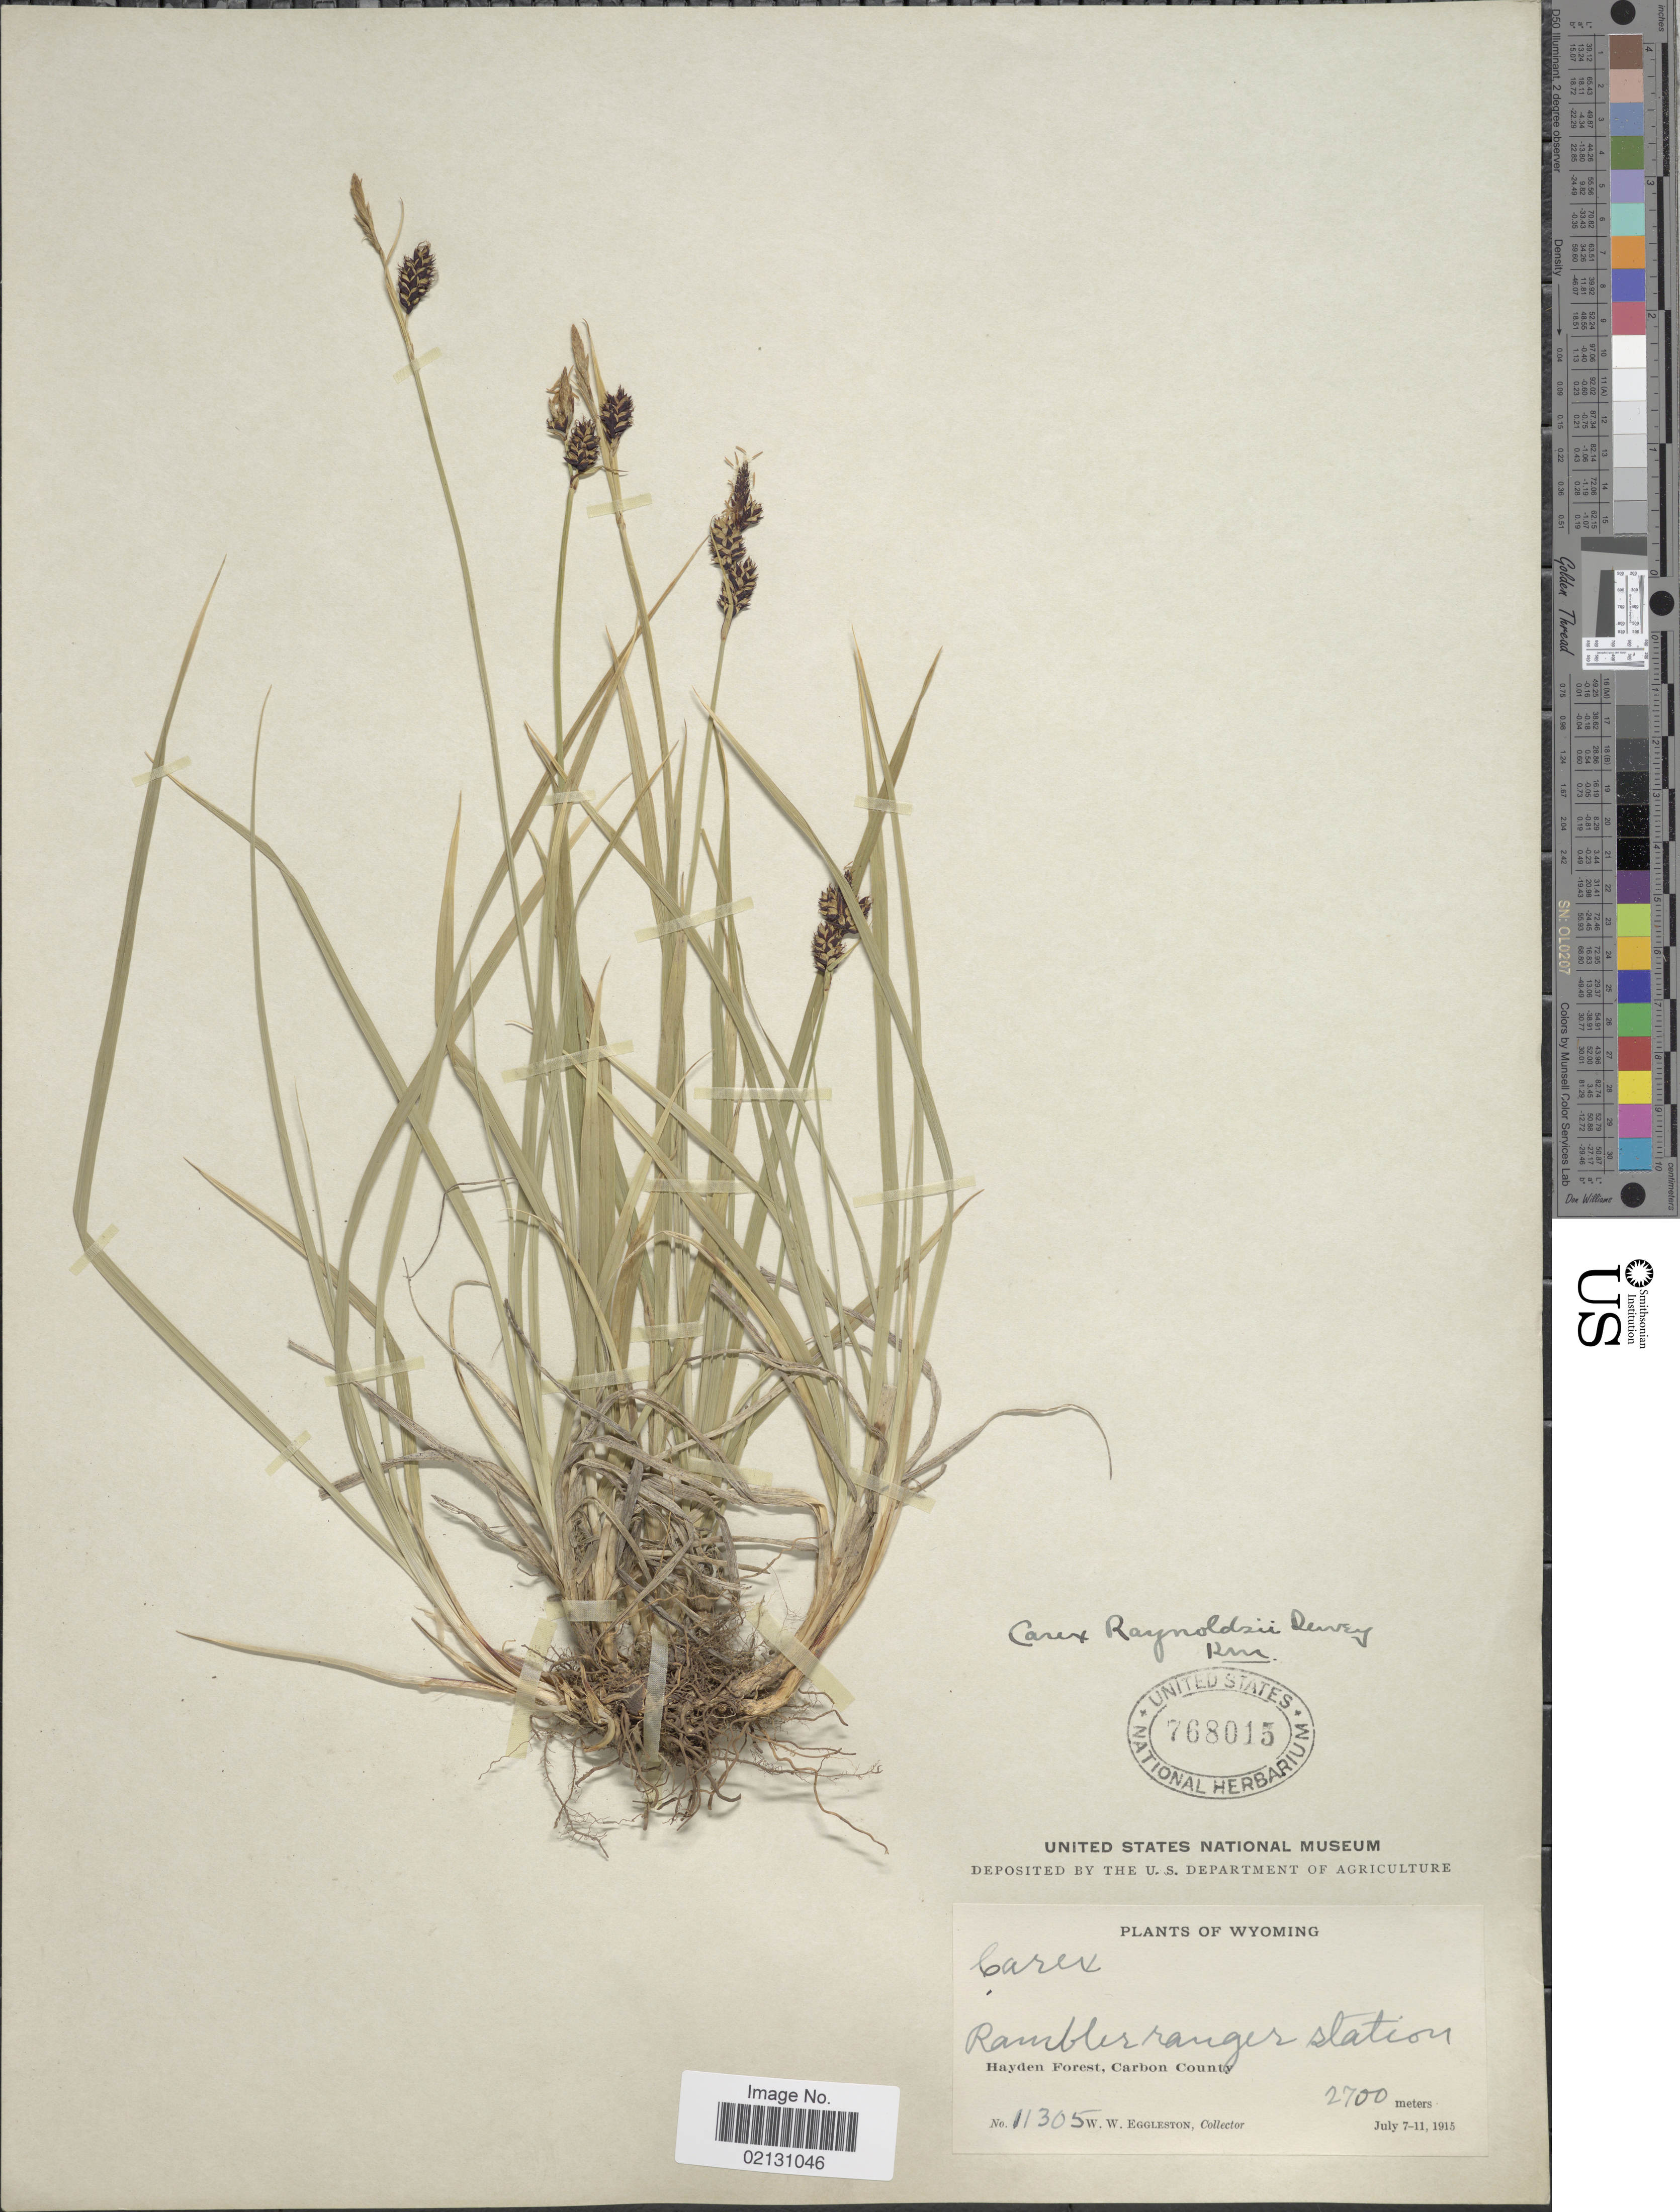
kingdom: Plantae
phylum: Tracheophyta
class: Liliopsida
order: Poales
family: Cyperaceae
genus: Carex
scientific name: Carex raynoldsii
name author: Dewey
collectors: W. W. Eggleston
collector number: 11305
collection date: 1915-07-07/1915-07-11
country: United States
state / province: Wyoming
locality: Rambler ranger station, Hayden Forest, Carbon County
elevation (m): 2700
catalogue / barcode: US 768015